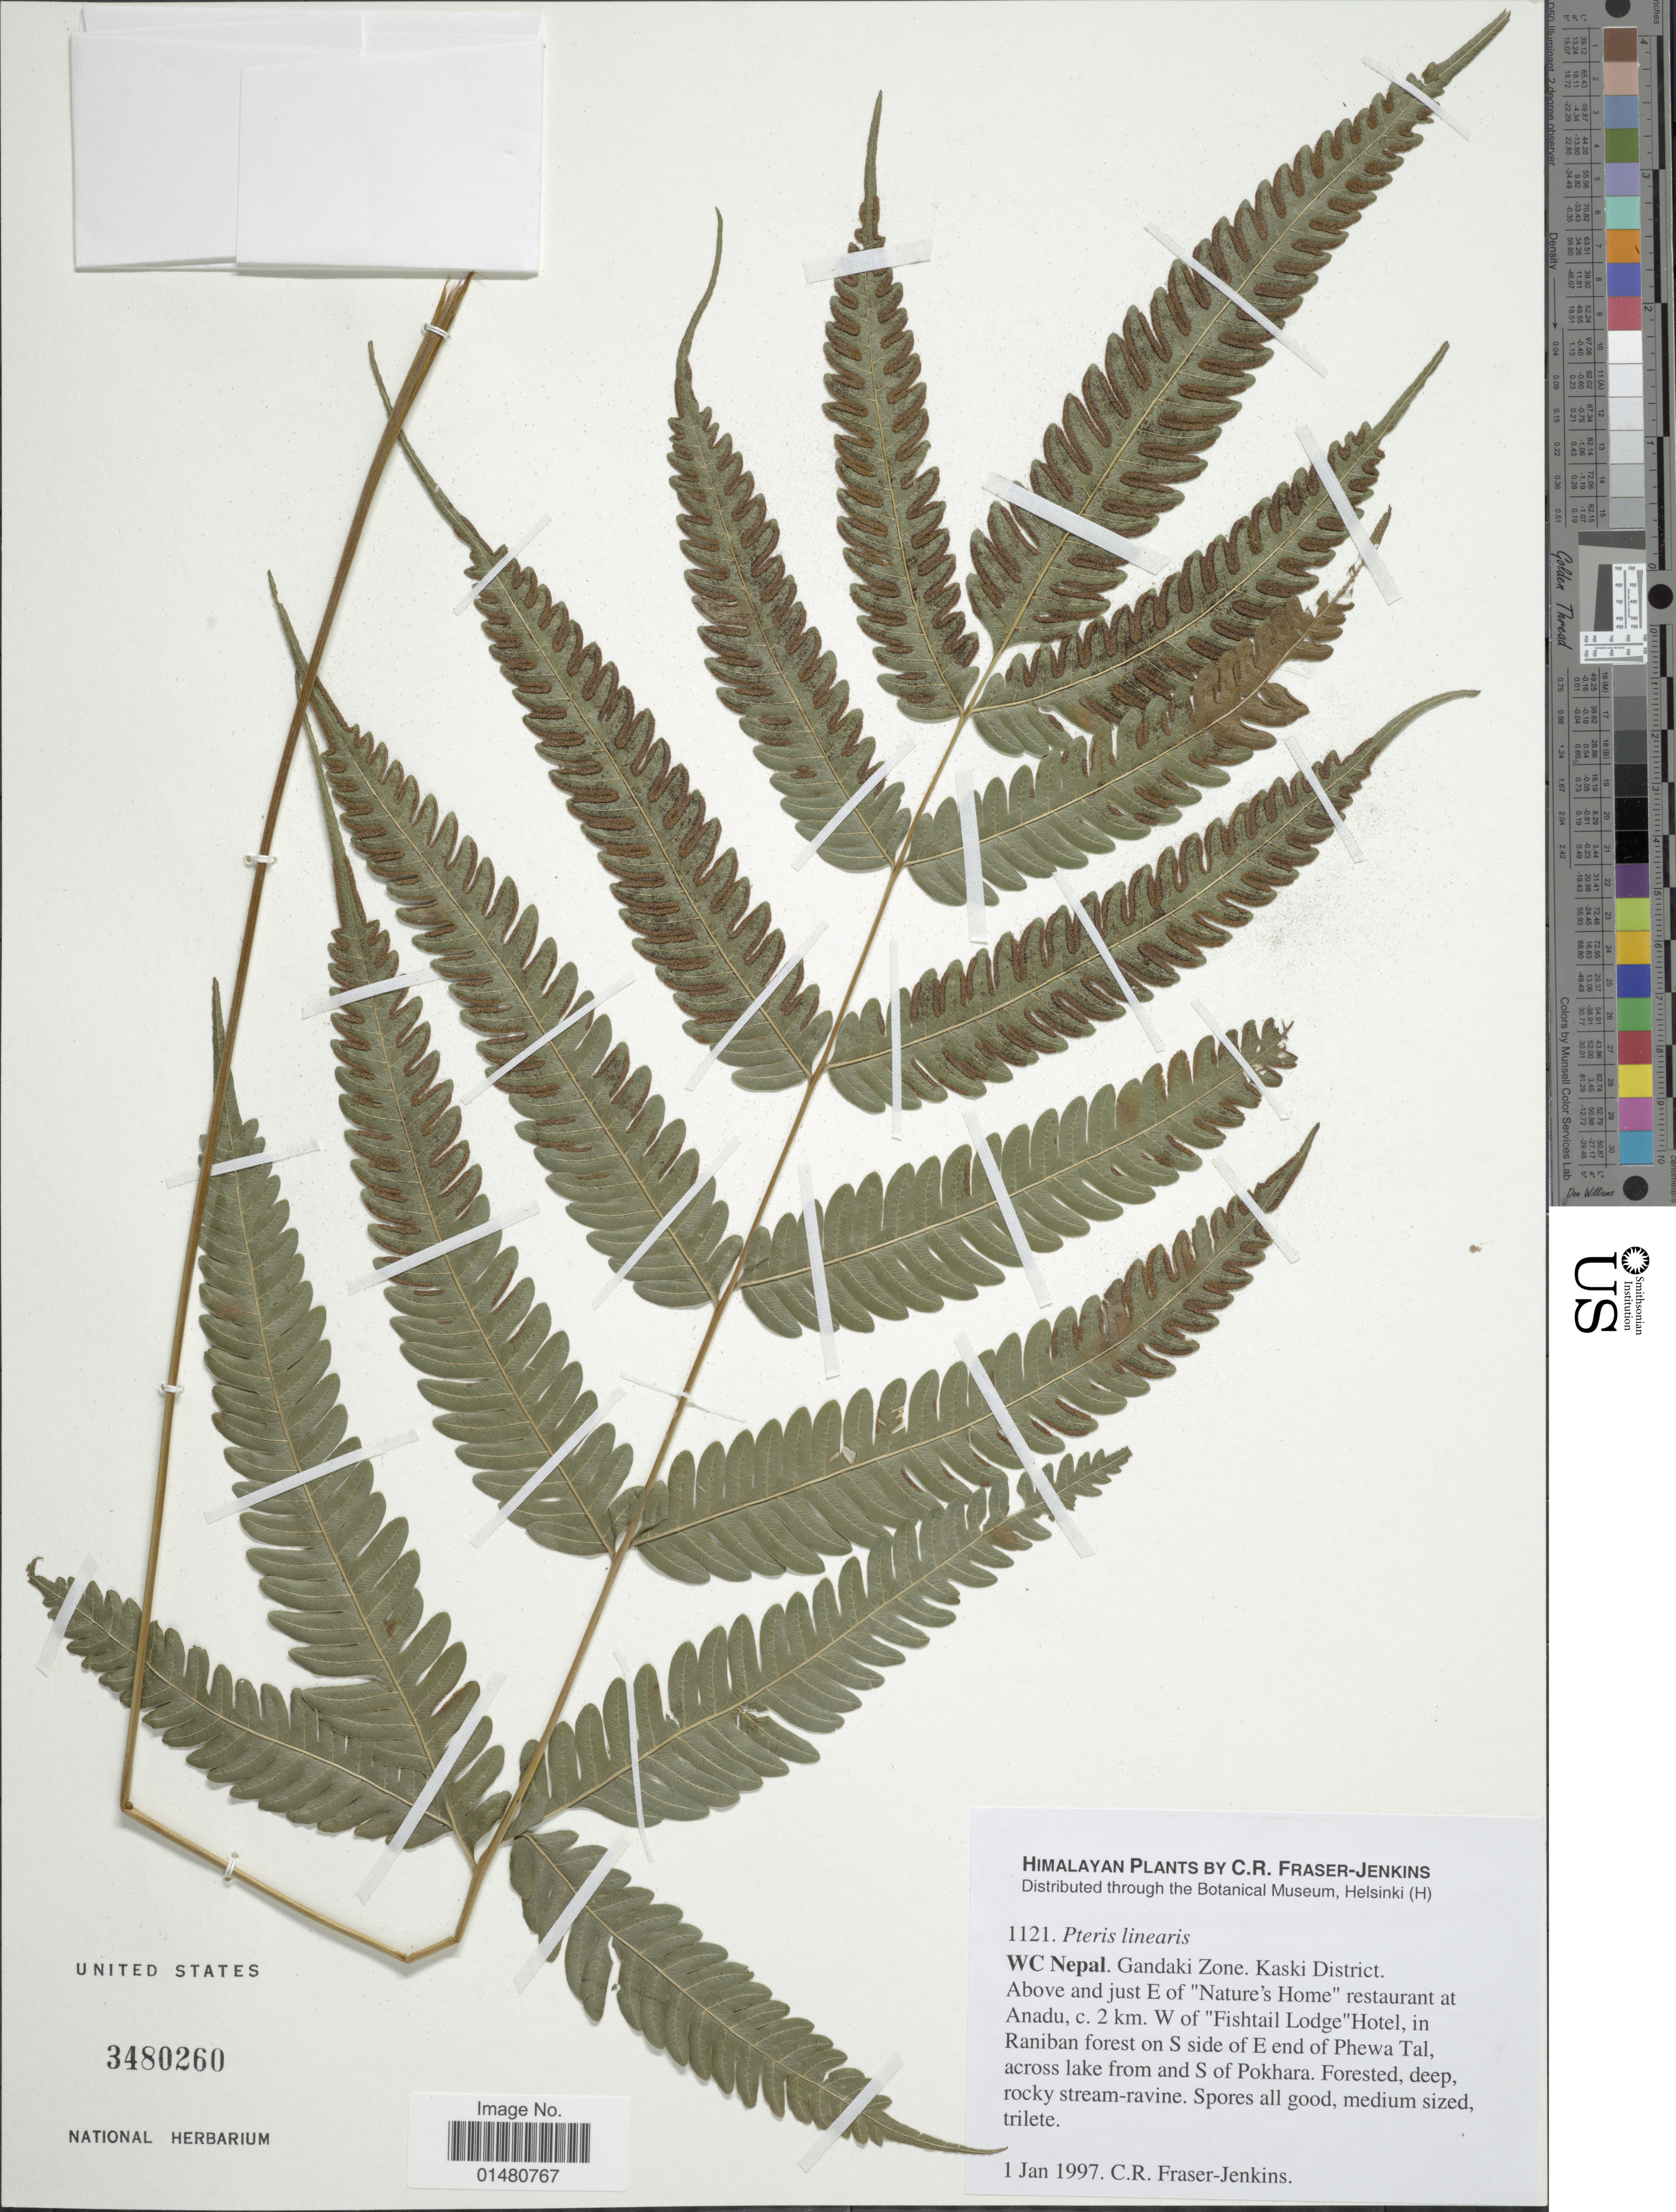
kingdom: Plantae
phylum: Tracheophyta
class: Polypodiopsida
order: Polypodiales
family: Pteridaceae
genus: Pteris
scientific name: Pteris linearis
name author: Poir.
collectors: C. R. Fraser-Jenkins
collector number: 1121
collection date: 1997-01-01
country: Nepal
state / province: Gandaki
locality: Himalayan, WC Nepal. gandaki Zone. kaski District. Above and just E of 'Nature's Home' restaurant at Anadu, c. 2 km. W of 'Fishtail LOdge 'Hotel, in Raniban forest on S side of E end of Phewa Tal, across lake from and S of Pokhara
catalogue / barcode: US 3480260